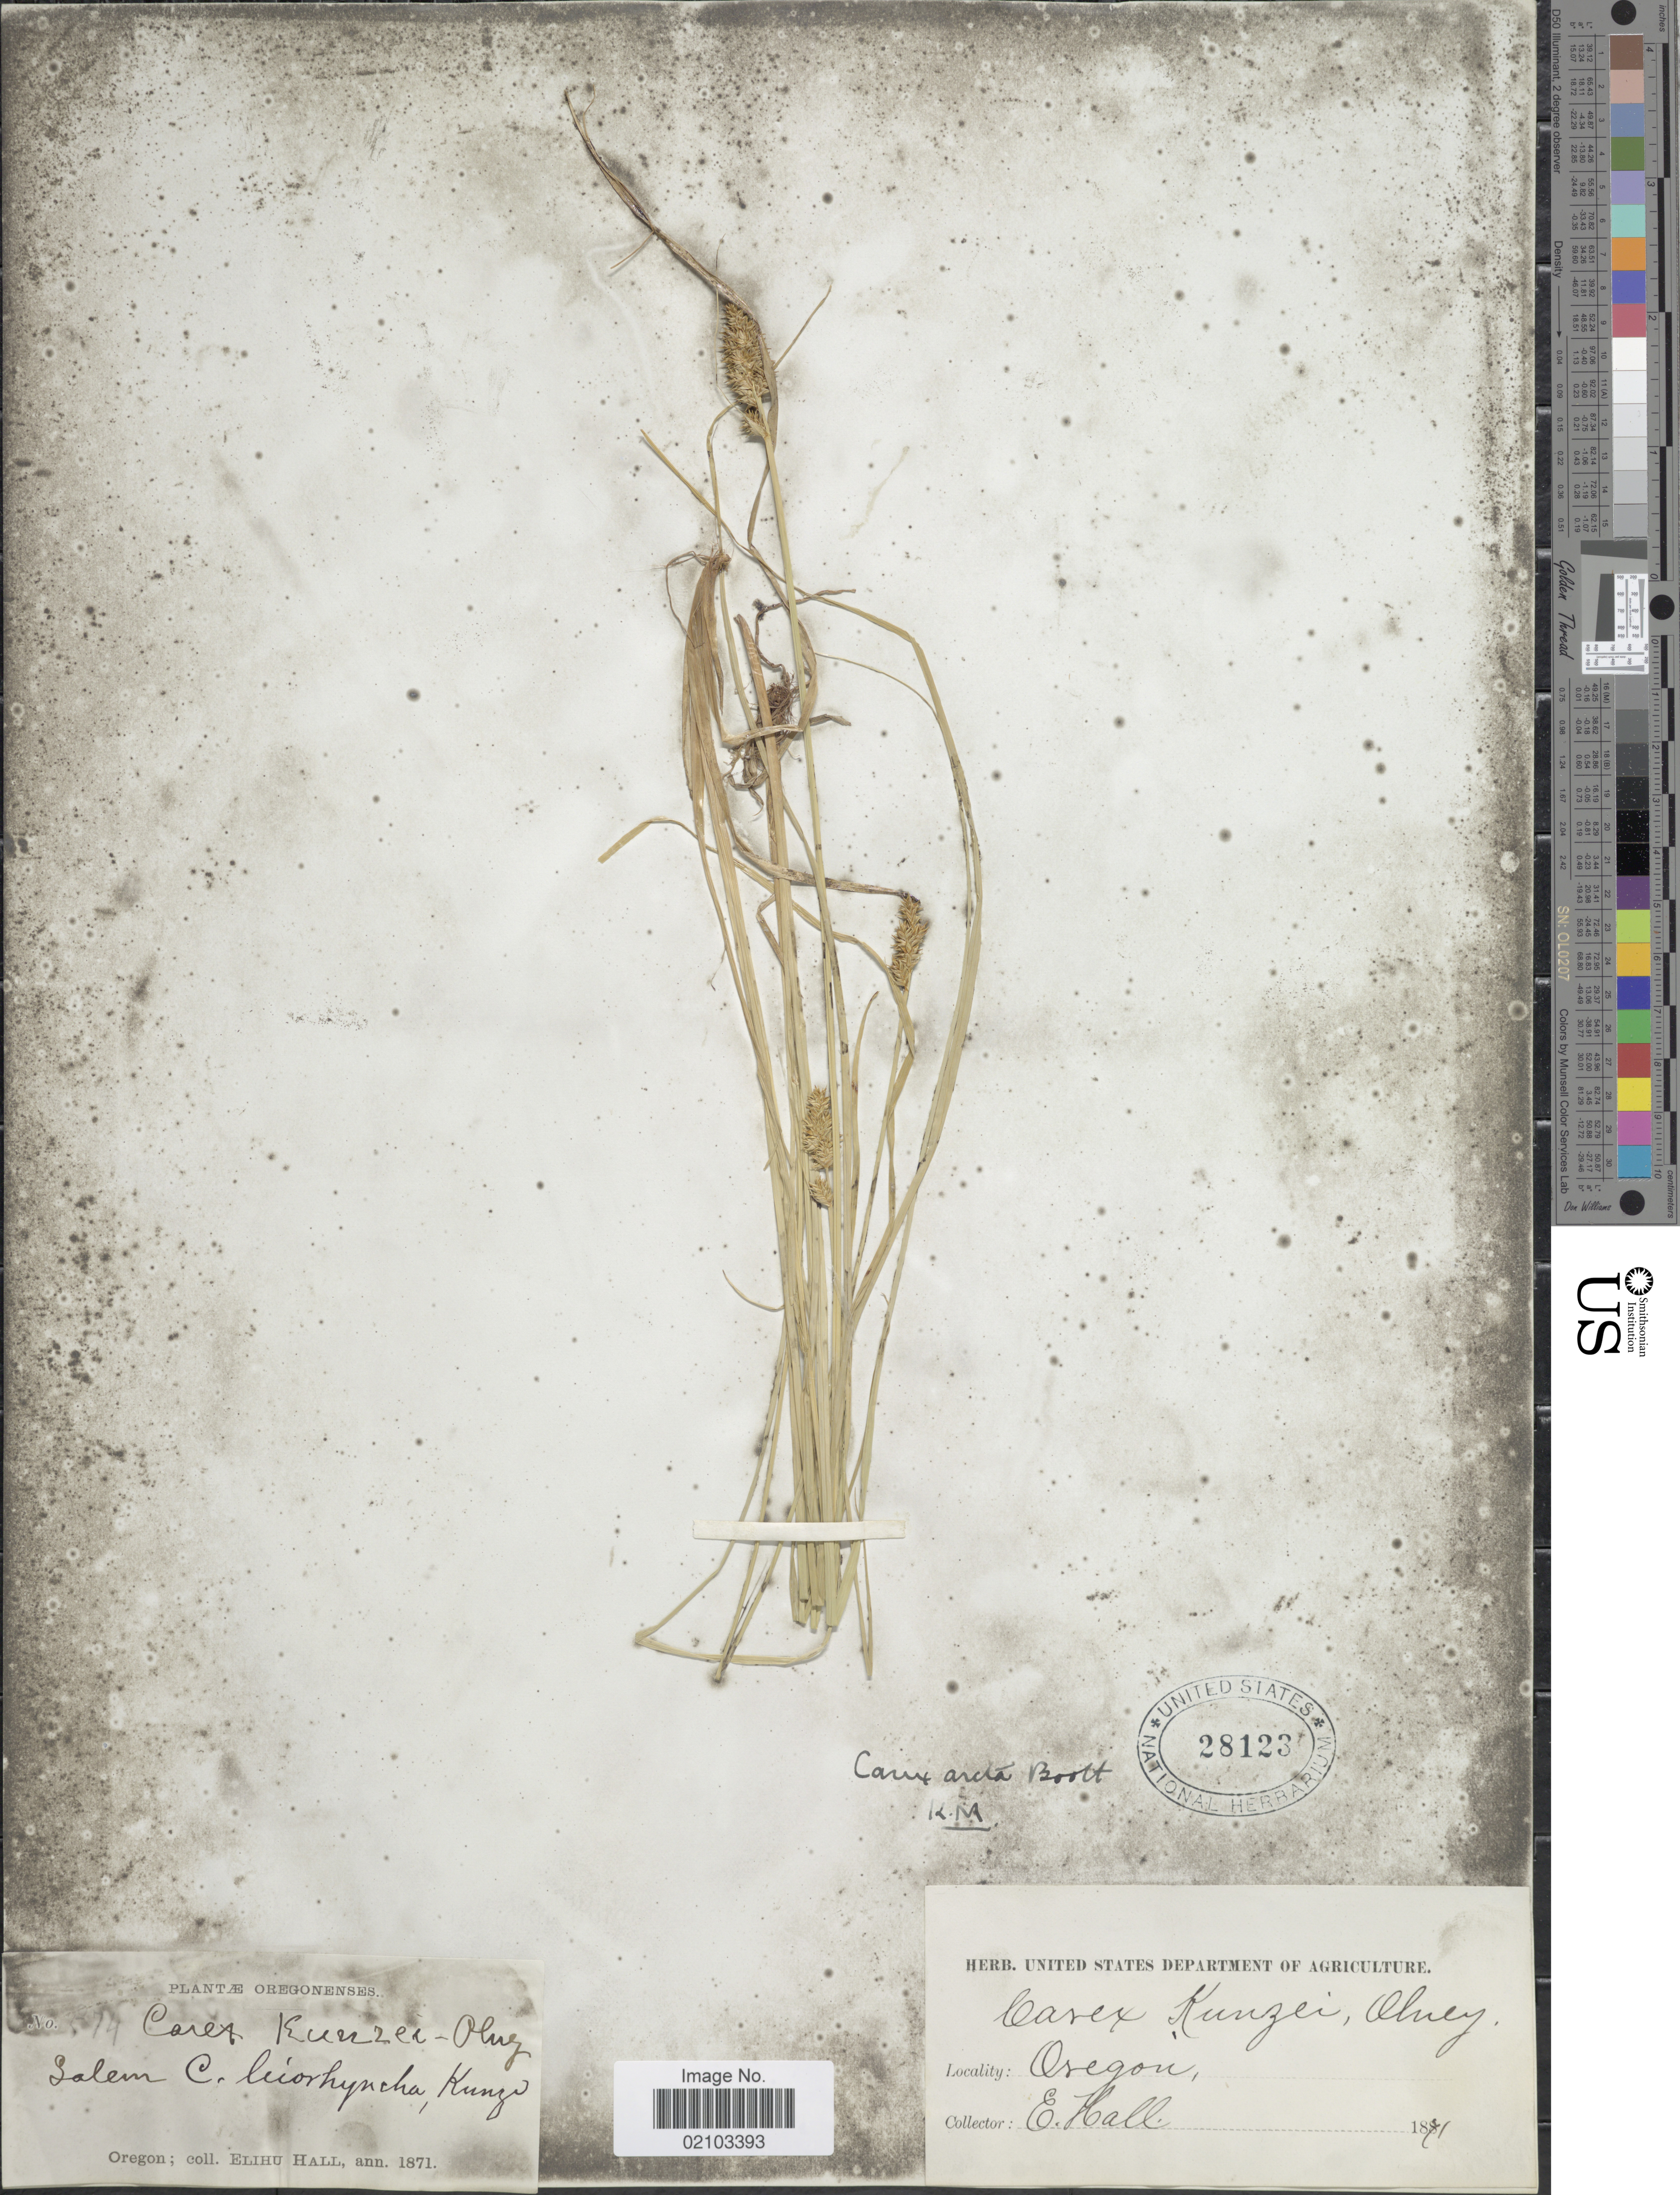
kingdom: Plantae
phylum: Tracheophyta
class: Liliopsida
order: Poales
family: Cyperaceae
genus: Carex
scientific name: Carex arcta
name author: Boott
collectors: E. Hall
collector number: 574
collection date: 1871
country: United States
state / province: Oregon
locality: Salem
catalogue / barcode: US 28123